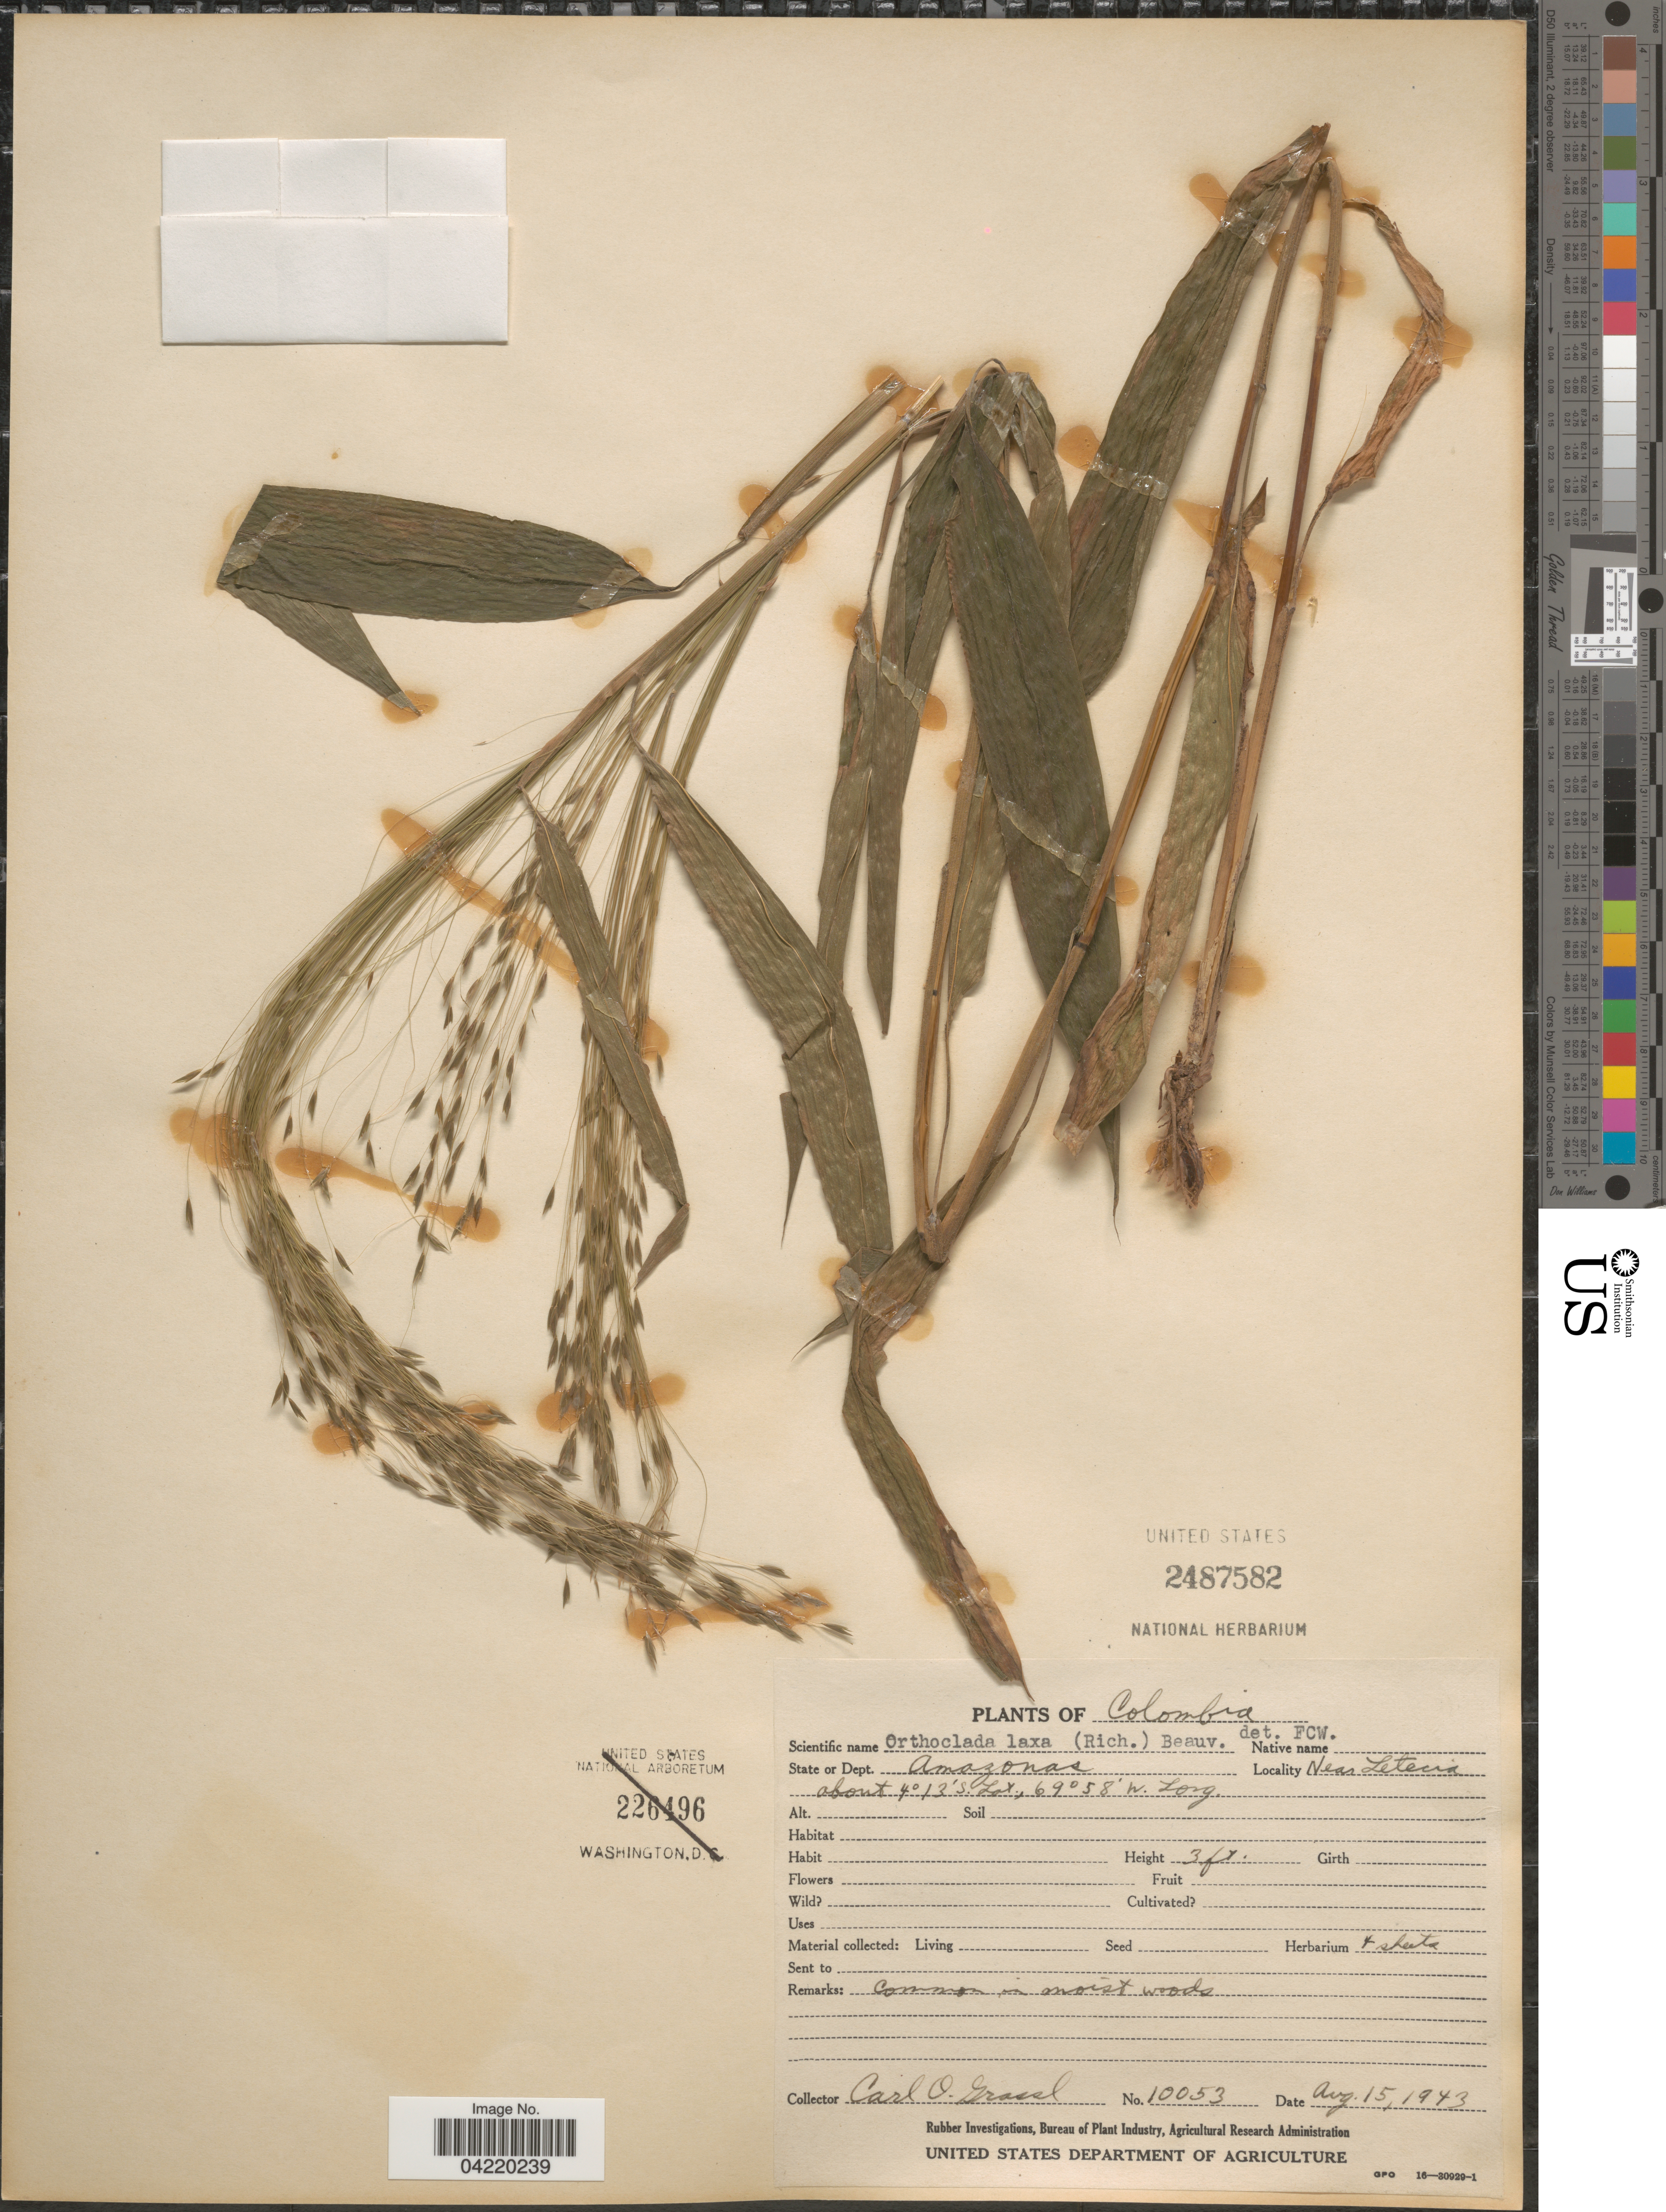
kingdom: Plantae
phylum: Tracheophyta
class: Liliopsida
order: Poales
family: Poaceae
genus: Orthoclada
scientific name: Orthoclada laxa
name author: P. Beauv.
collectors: C. Grassl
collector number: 10053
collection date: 1943-08-15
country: Colombia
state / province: Amazônas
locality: Dept. Amazonas. Near Letecia.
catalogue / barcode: US 2487582